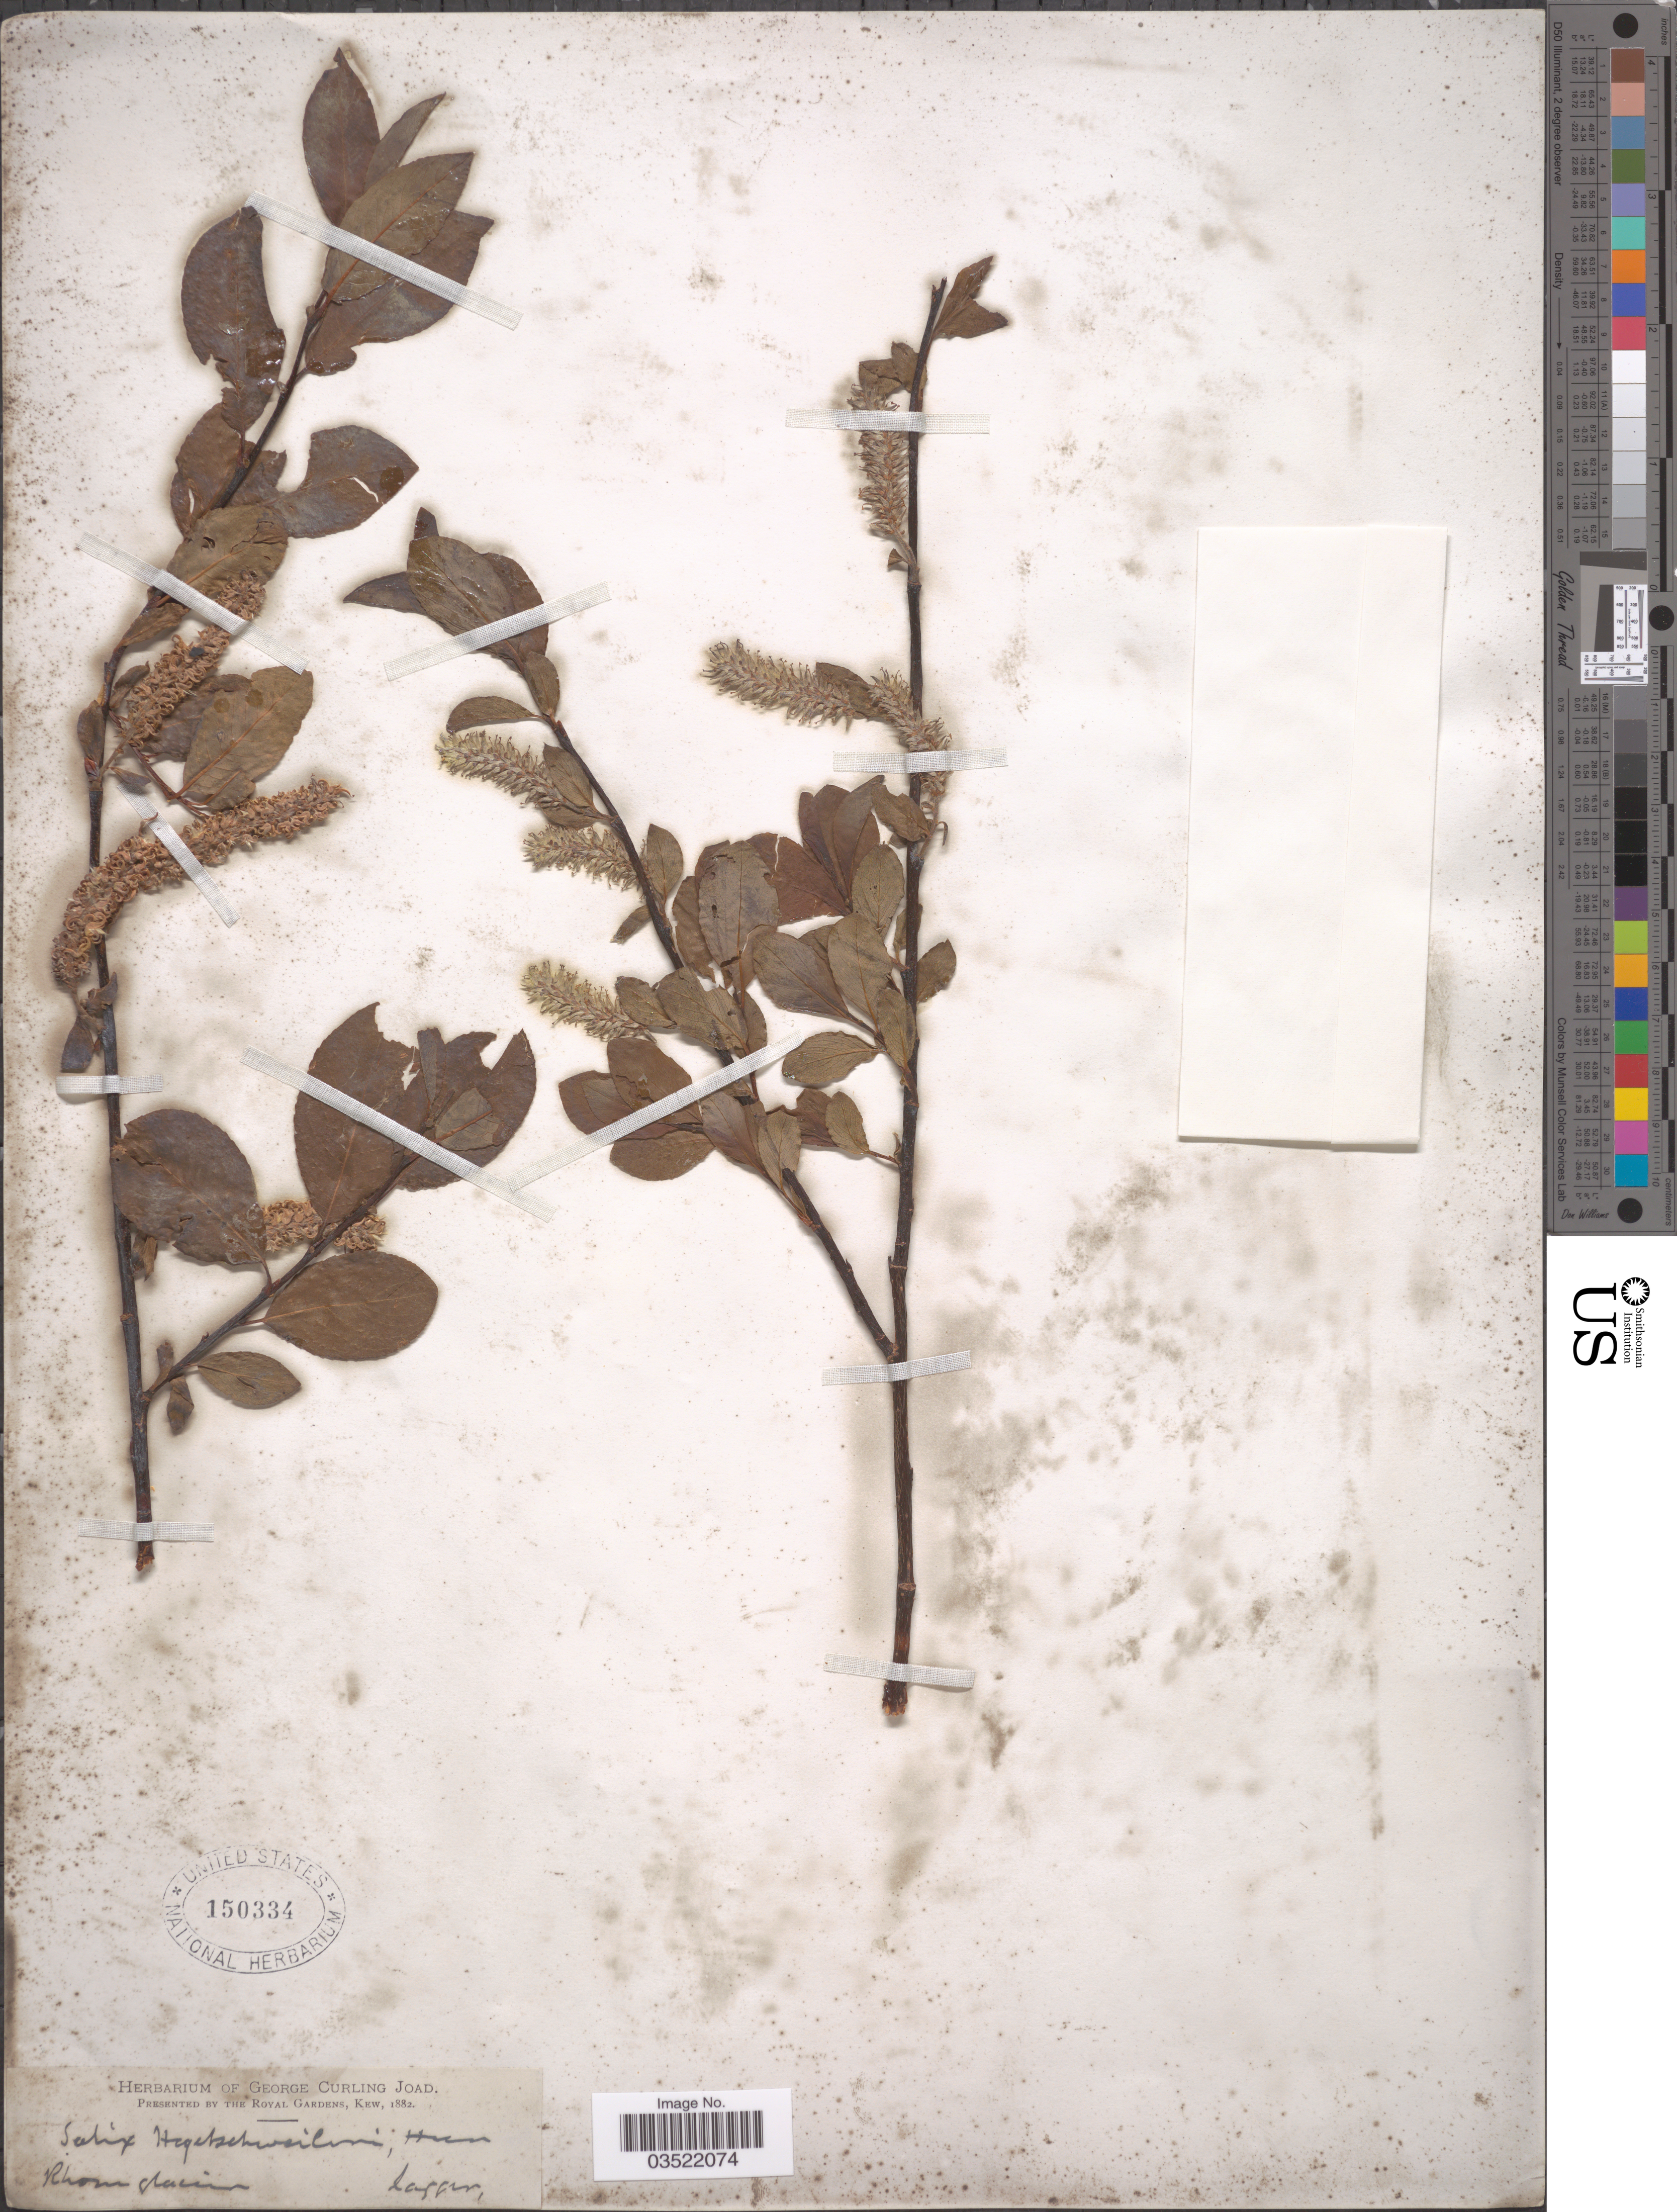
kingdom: Plantae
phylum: Tracheophyta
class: Magnoliopsida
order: Malpighiales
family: Salicaceae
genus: Salix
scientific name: Salix hegetschweileri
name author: Heer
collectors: F. J. Lagger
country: Switzerland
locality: Rhone glacier.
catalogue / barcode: US 150334